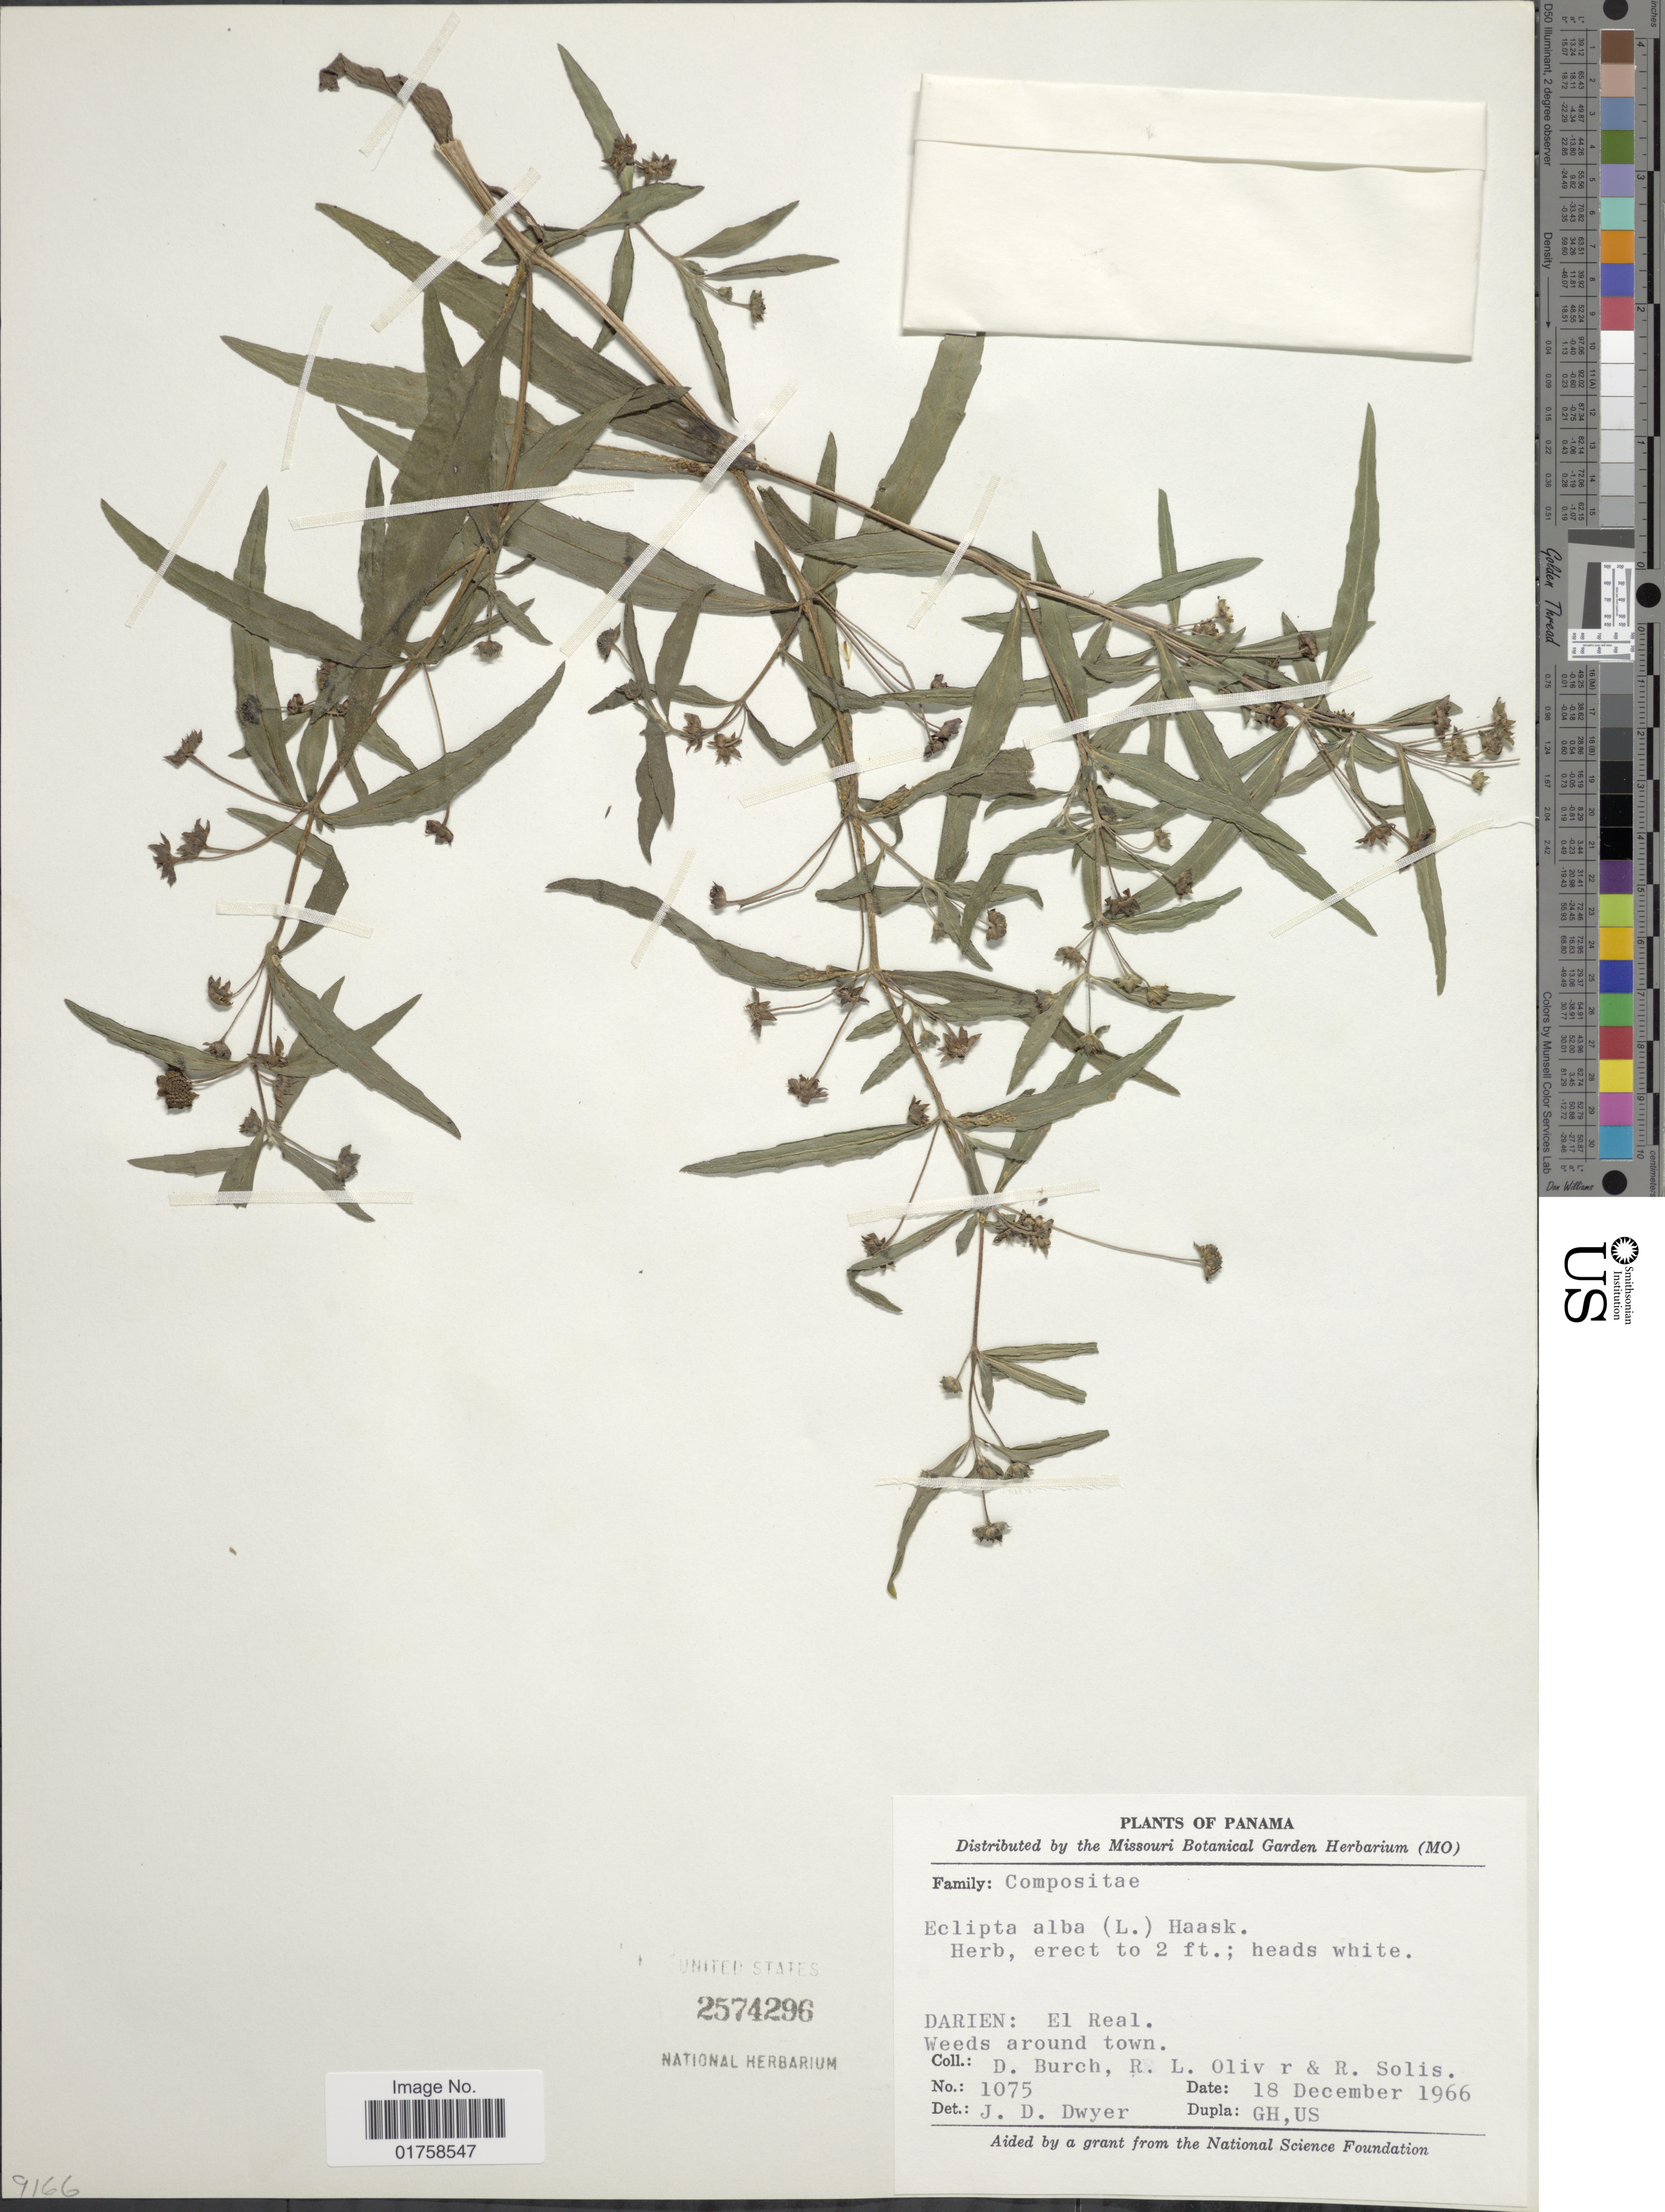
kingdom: Plantae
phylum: Tracheophyta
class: Magnoliopsida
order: Asterales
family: Asteraceae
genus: Eclipta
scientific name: Eclipta alba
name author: (L.) Hassk.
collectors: D. Burch, R. Oliver & R. Solis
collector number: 1075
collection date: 1966-12-18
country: Panama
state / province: Darién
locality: Darien: El Real. Weeds around town. Panama.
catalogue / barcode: US 2574296